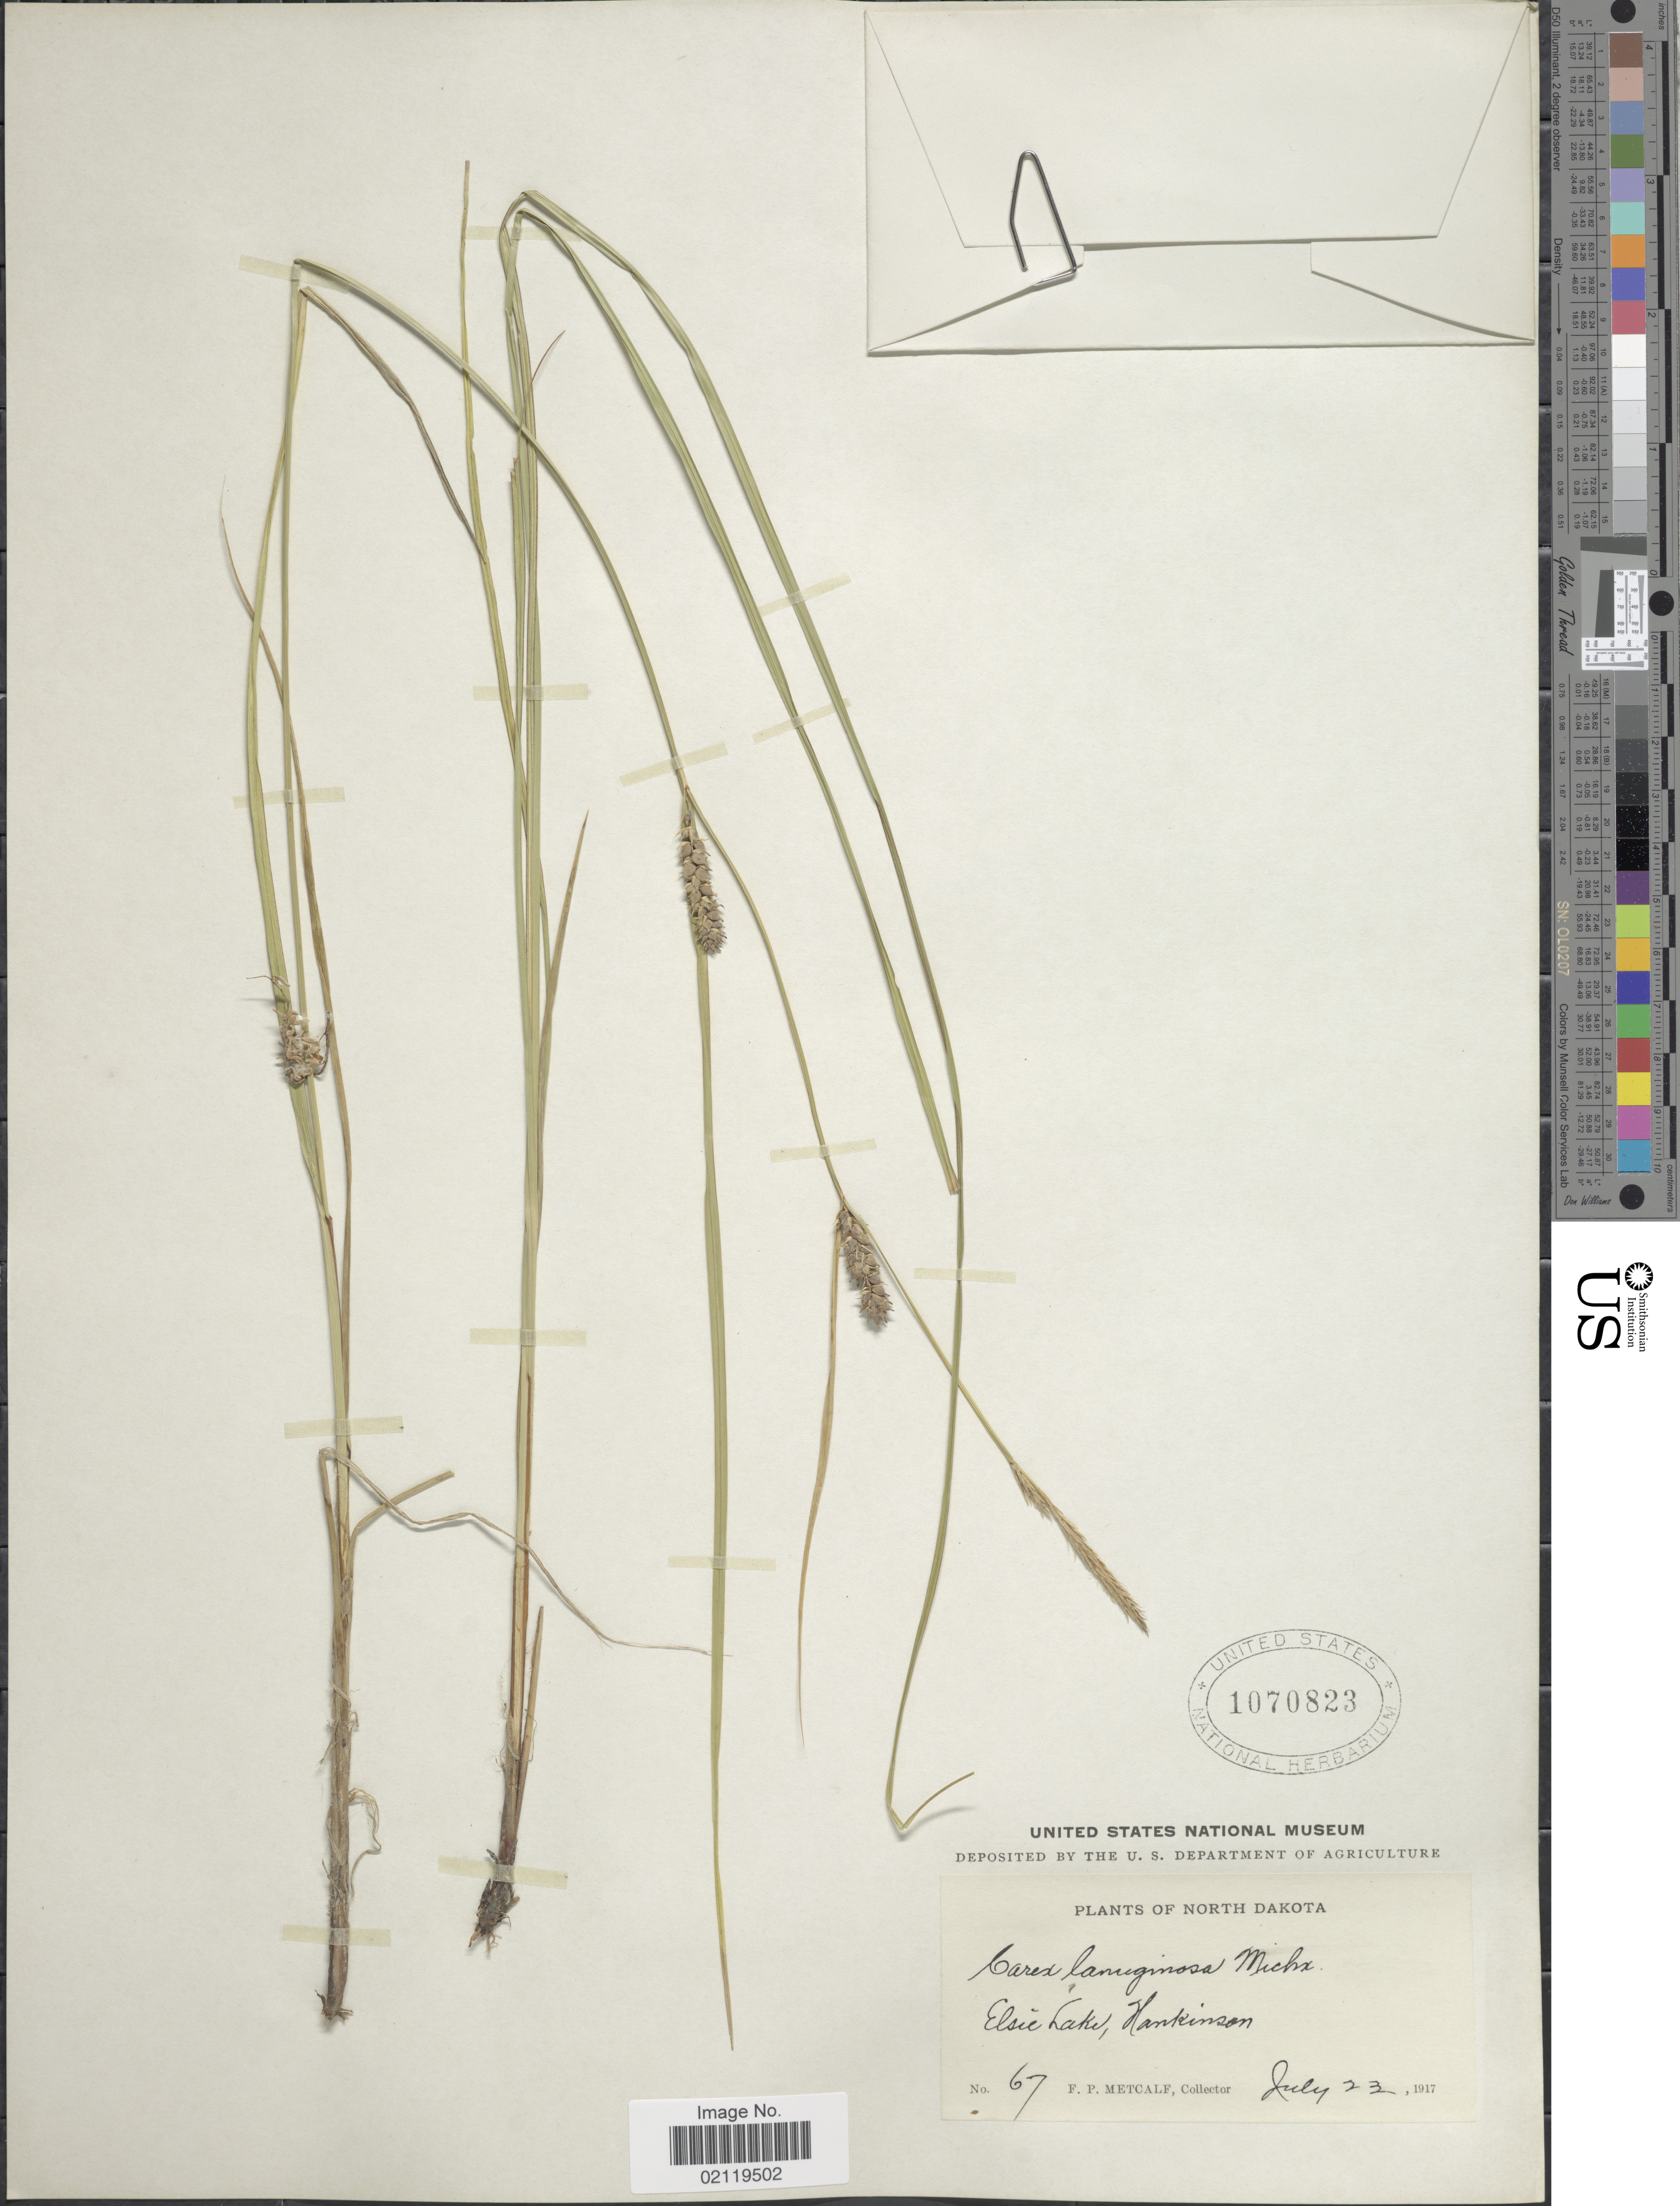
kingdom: Plantae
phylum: Tracheophyta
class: Liliopsida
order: Poales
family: Cyperaceae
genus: Carex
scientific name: Carex pellita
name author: Muhl. ex Willd.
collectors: F. Metcalf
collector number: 67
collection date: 1917-07-23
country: United States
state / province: North Dakota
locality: Elsie Lake, Hankinson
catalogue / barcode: US 1070823